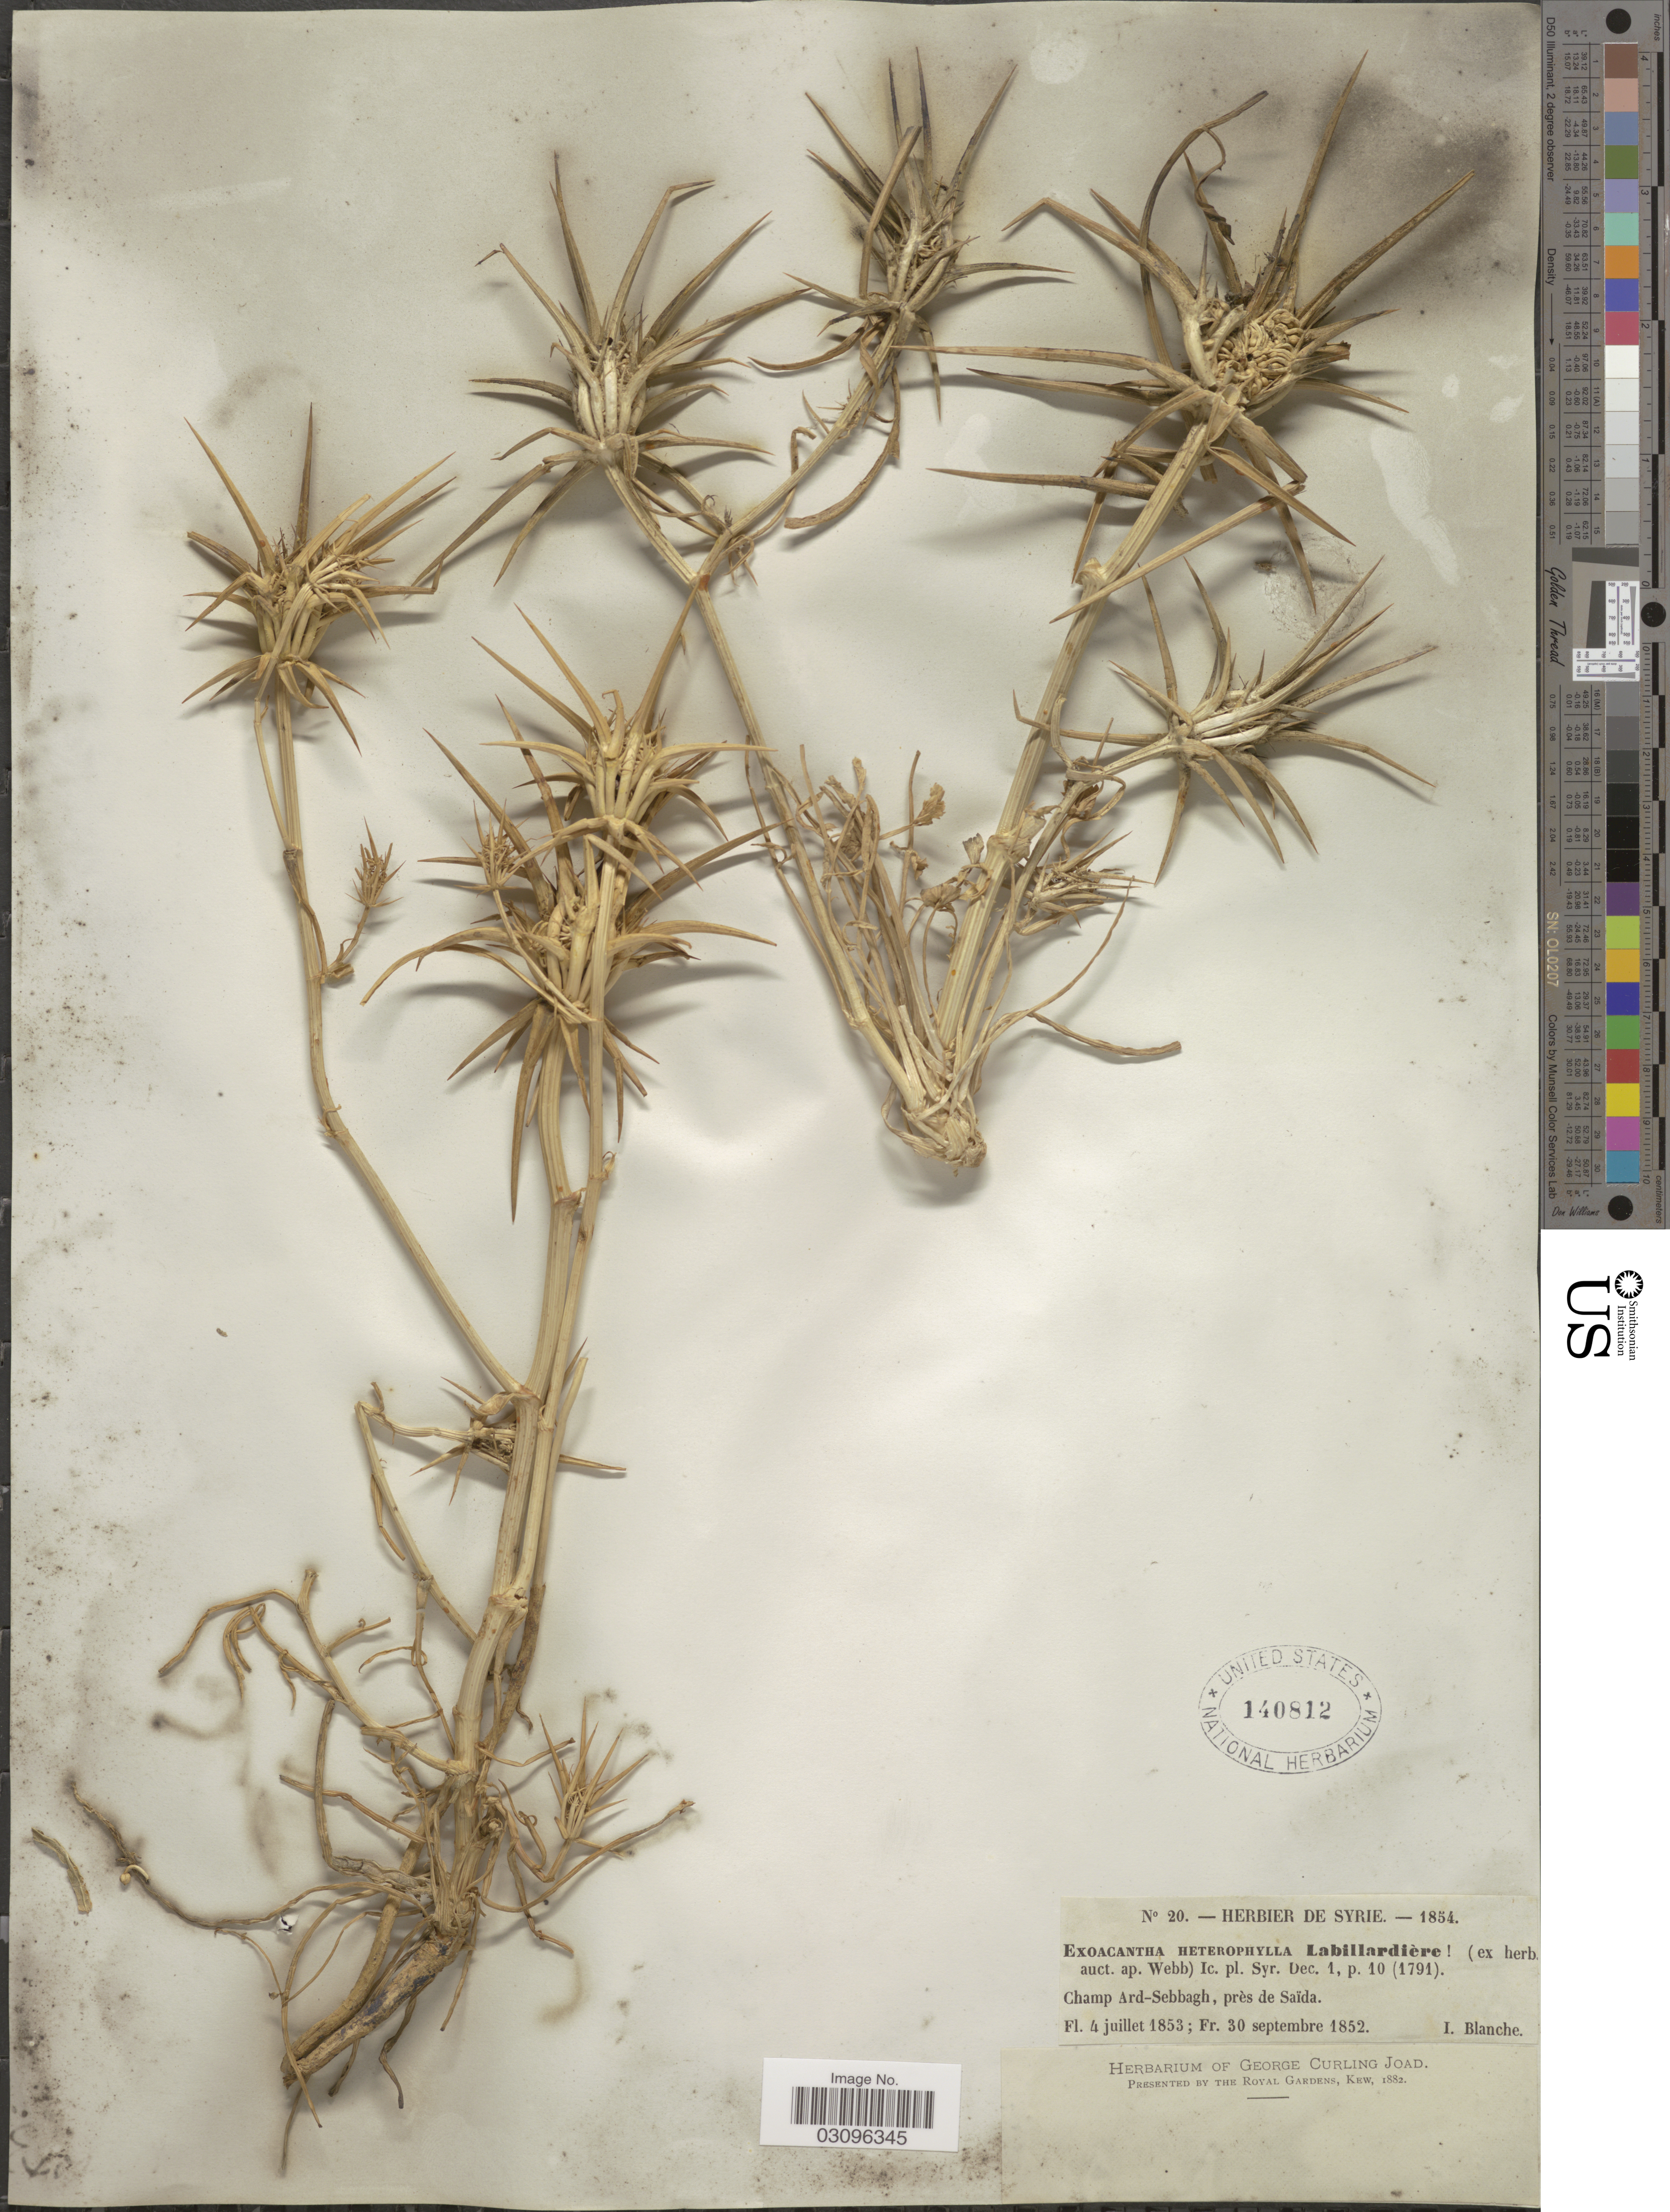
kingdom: Plantae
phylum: Tracheophyta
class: Magnoliopsida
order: Apiales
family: Apiaceae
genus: Exoacantha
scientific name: Exoacantha heterophylla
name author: Labill.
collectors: I. Blanche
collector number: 20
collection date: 1852-07-04/1852-09-30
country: Syria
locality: Champ Ard-Sebbagh, près de Saïda.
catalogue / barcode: US 140812